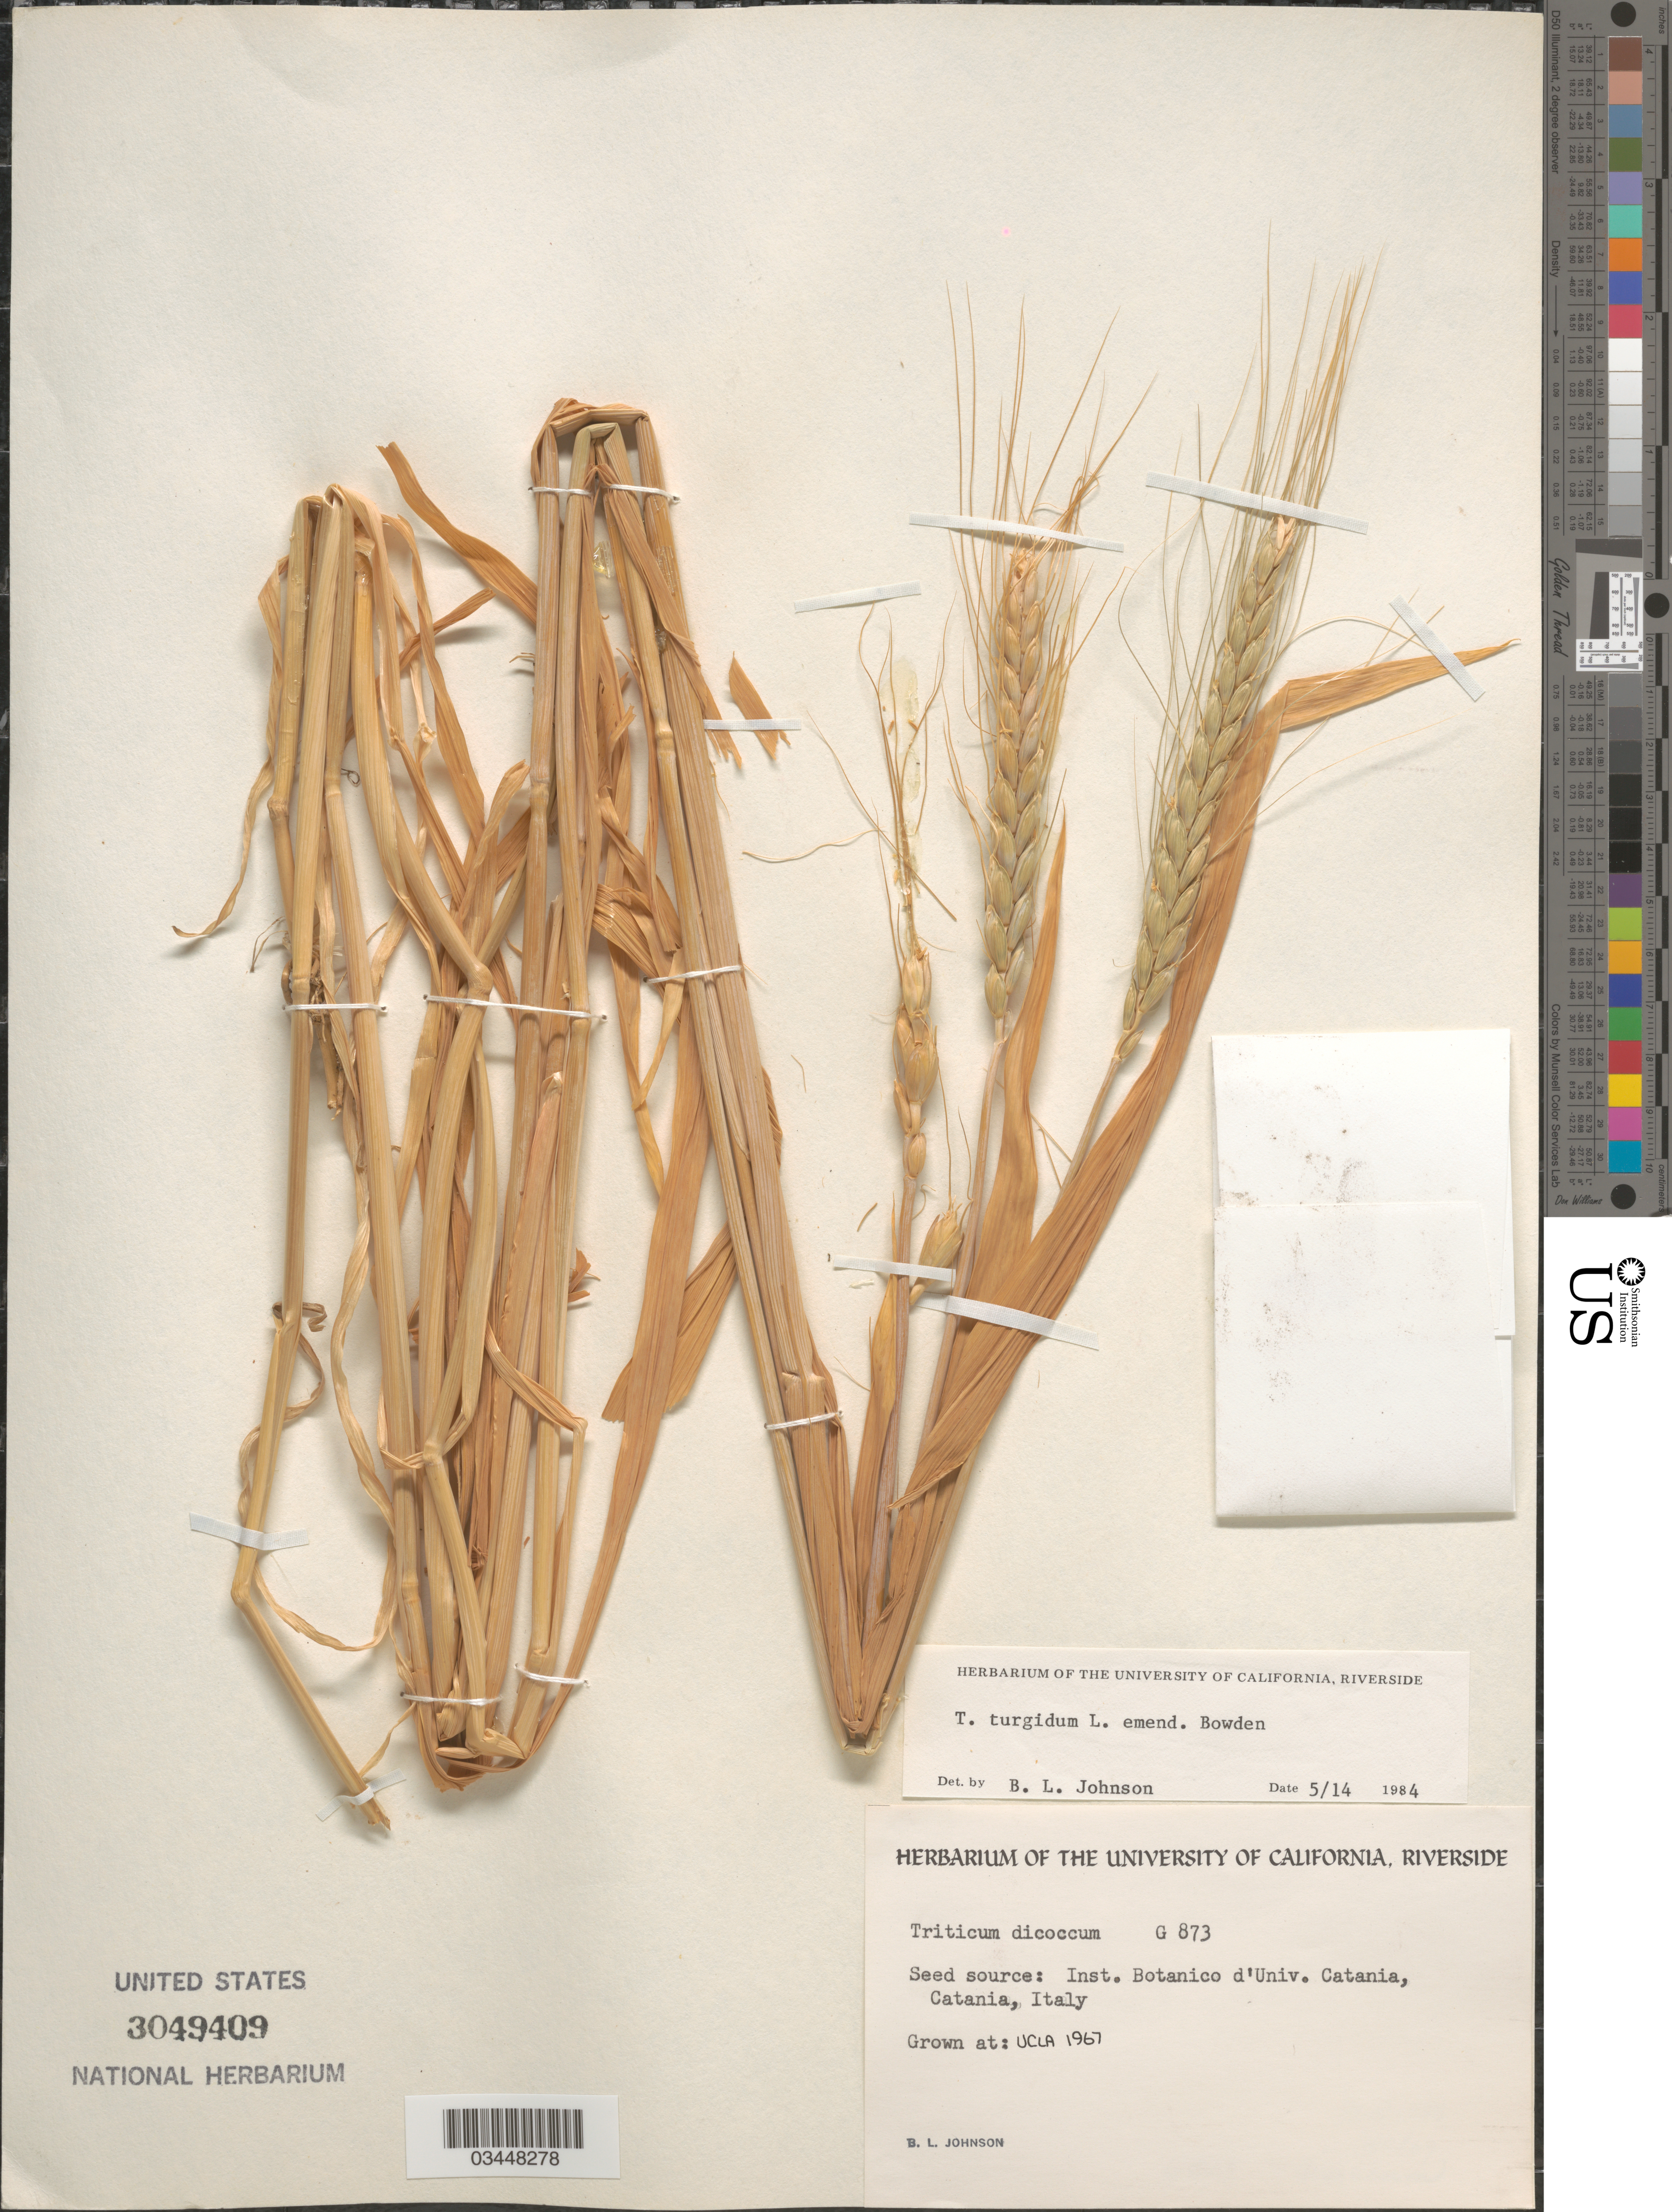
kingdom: Plantae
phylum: Tracheophyta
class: Liliopsida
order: Poales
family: Poaceae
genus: Triticum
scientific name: Triticum turgidum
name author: L.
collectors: B. Johnson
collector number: G873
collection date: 1967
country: United States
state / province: California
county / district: Los Angeles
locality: UCLA.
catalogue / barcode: US 3049409